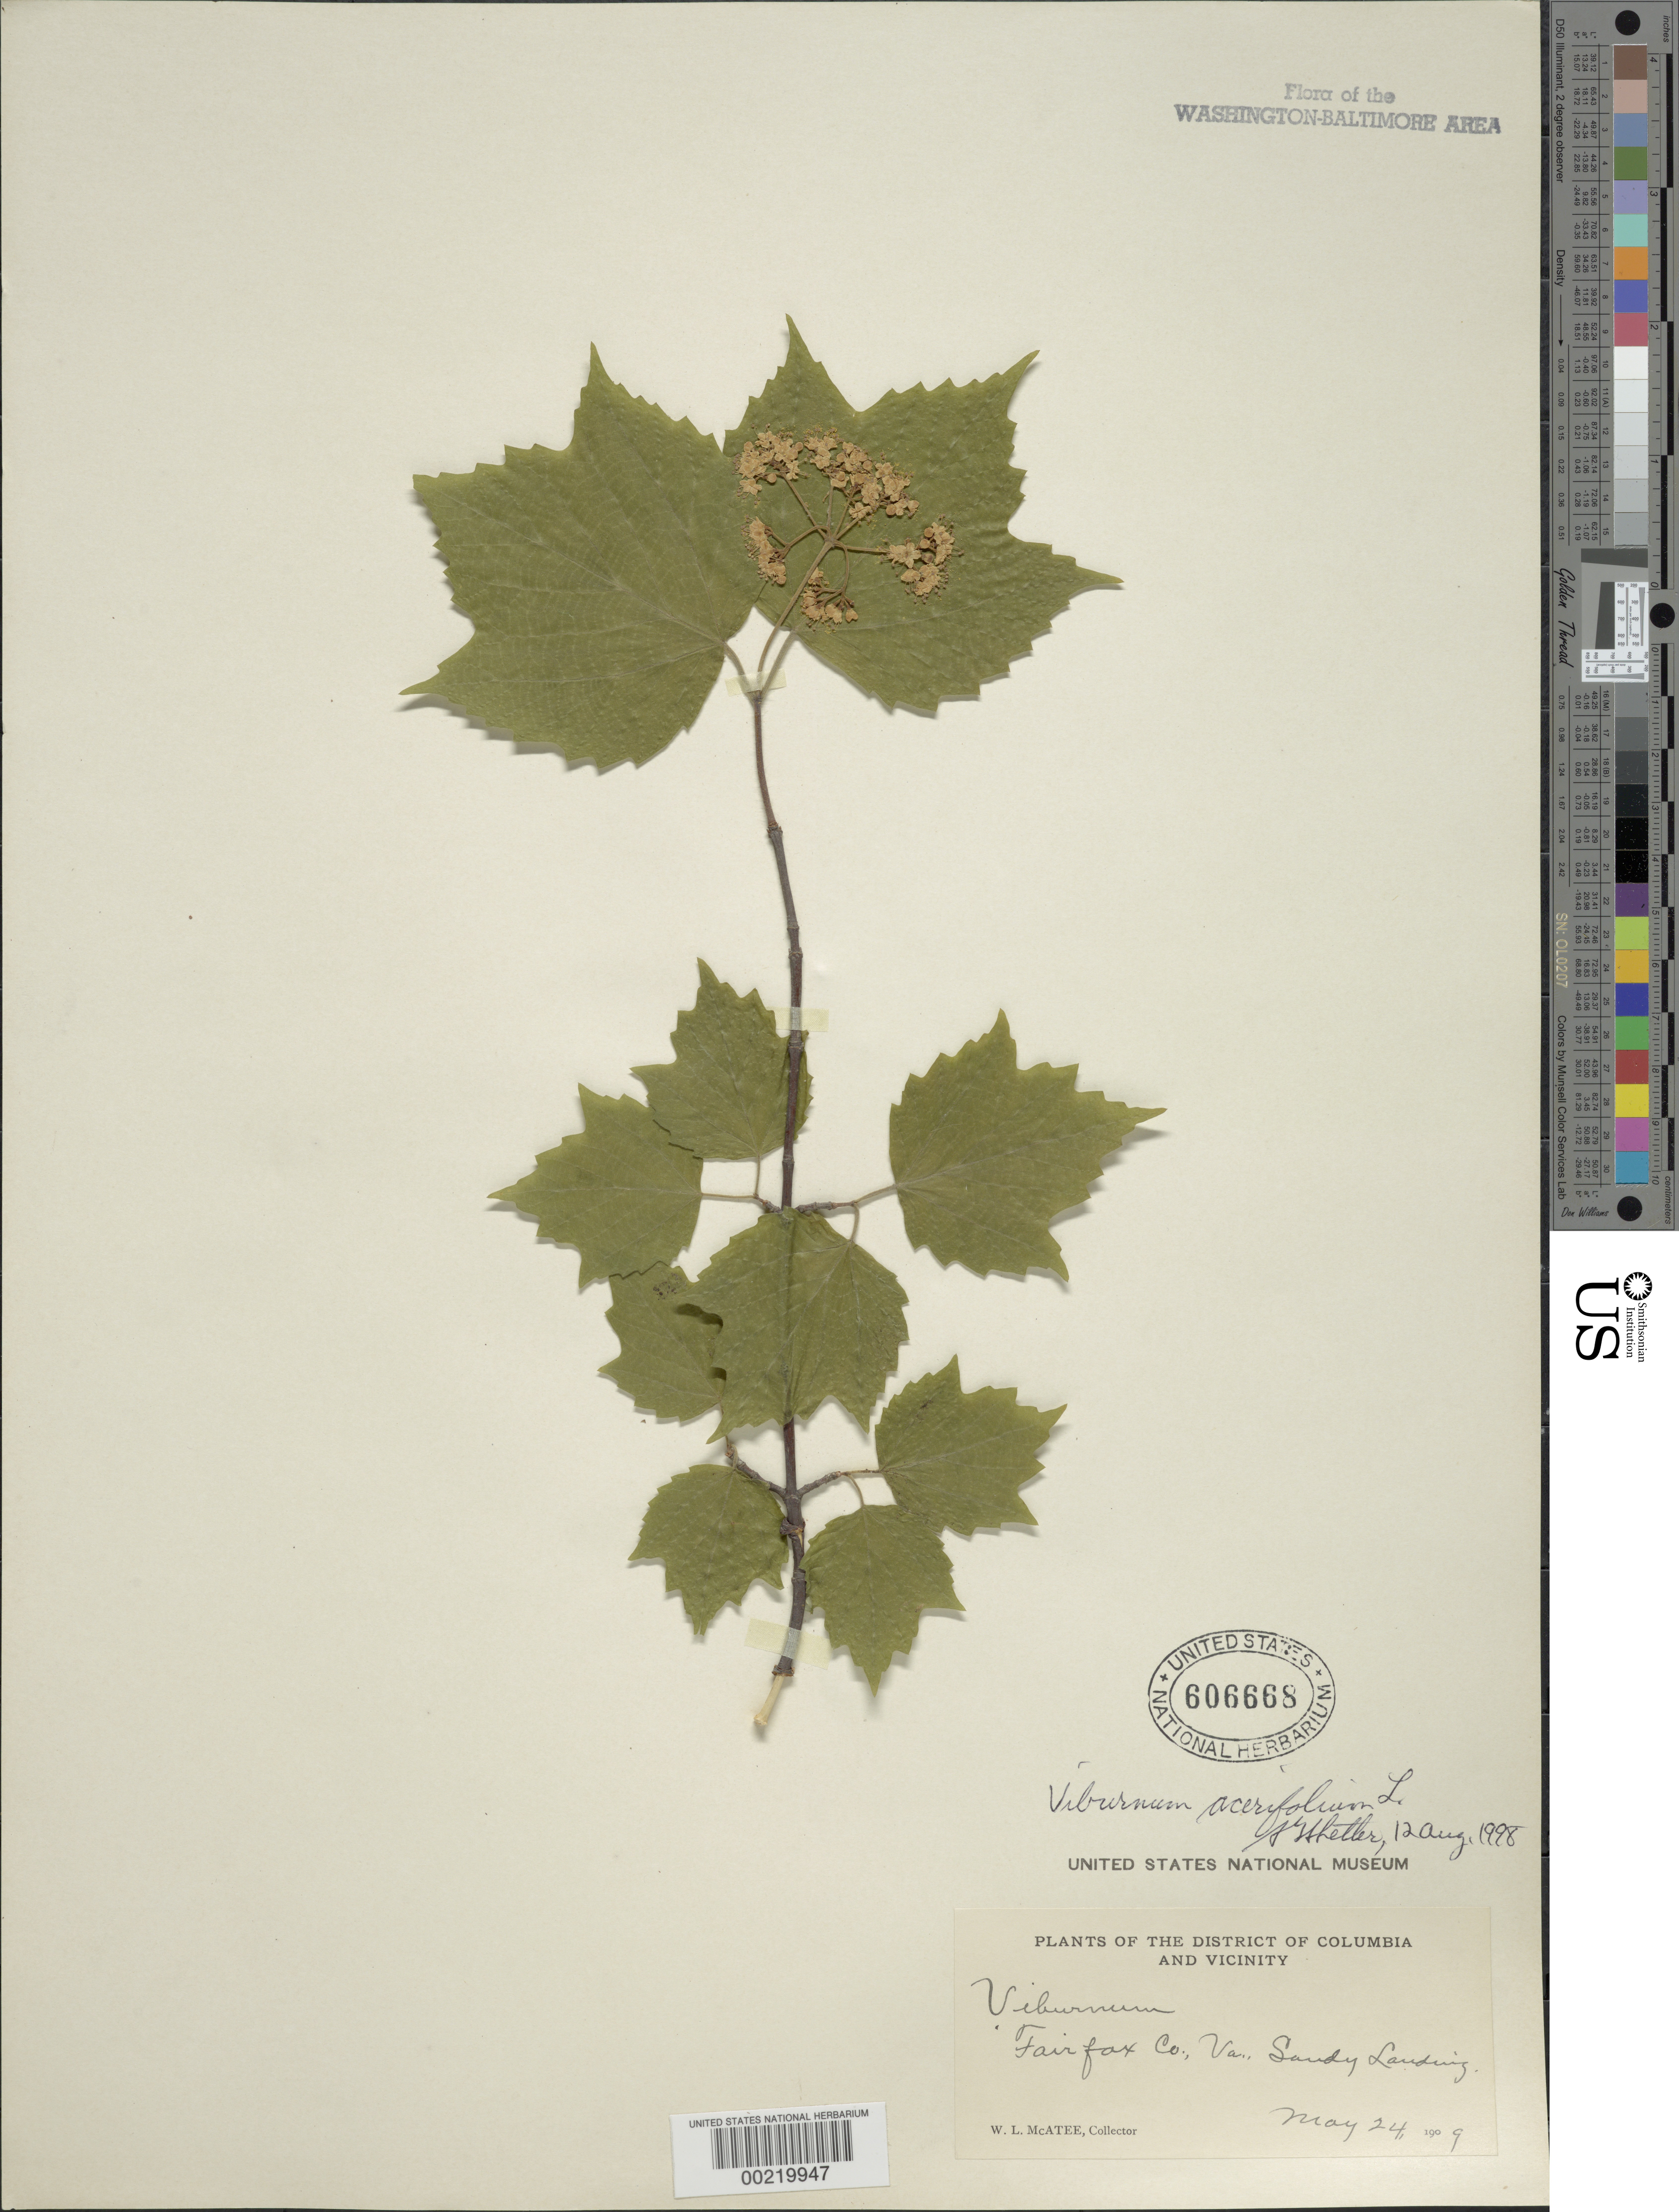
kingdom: Plantae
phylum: Tracheophyta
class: Magnoliopsida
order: Dipsacales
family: Viburnaceae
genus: Viburnum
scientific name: Viburnum acerifolium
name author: L.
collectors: W. McAtee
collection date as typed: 24 May 1909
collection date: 1909-05-24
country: United States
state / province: Virginia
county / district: Fairfax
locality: Sandy Landing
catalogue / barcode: US 606668